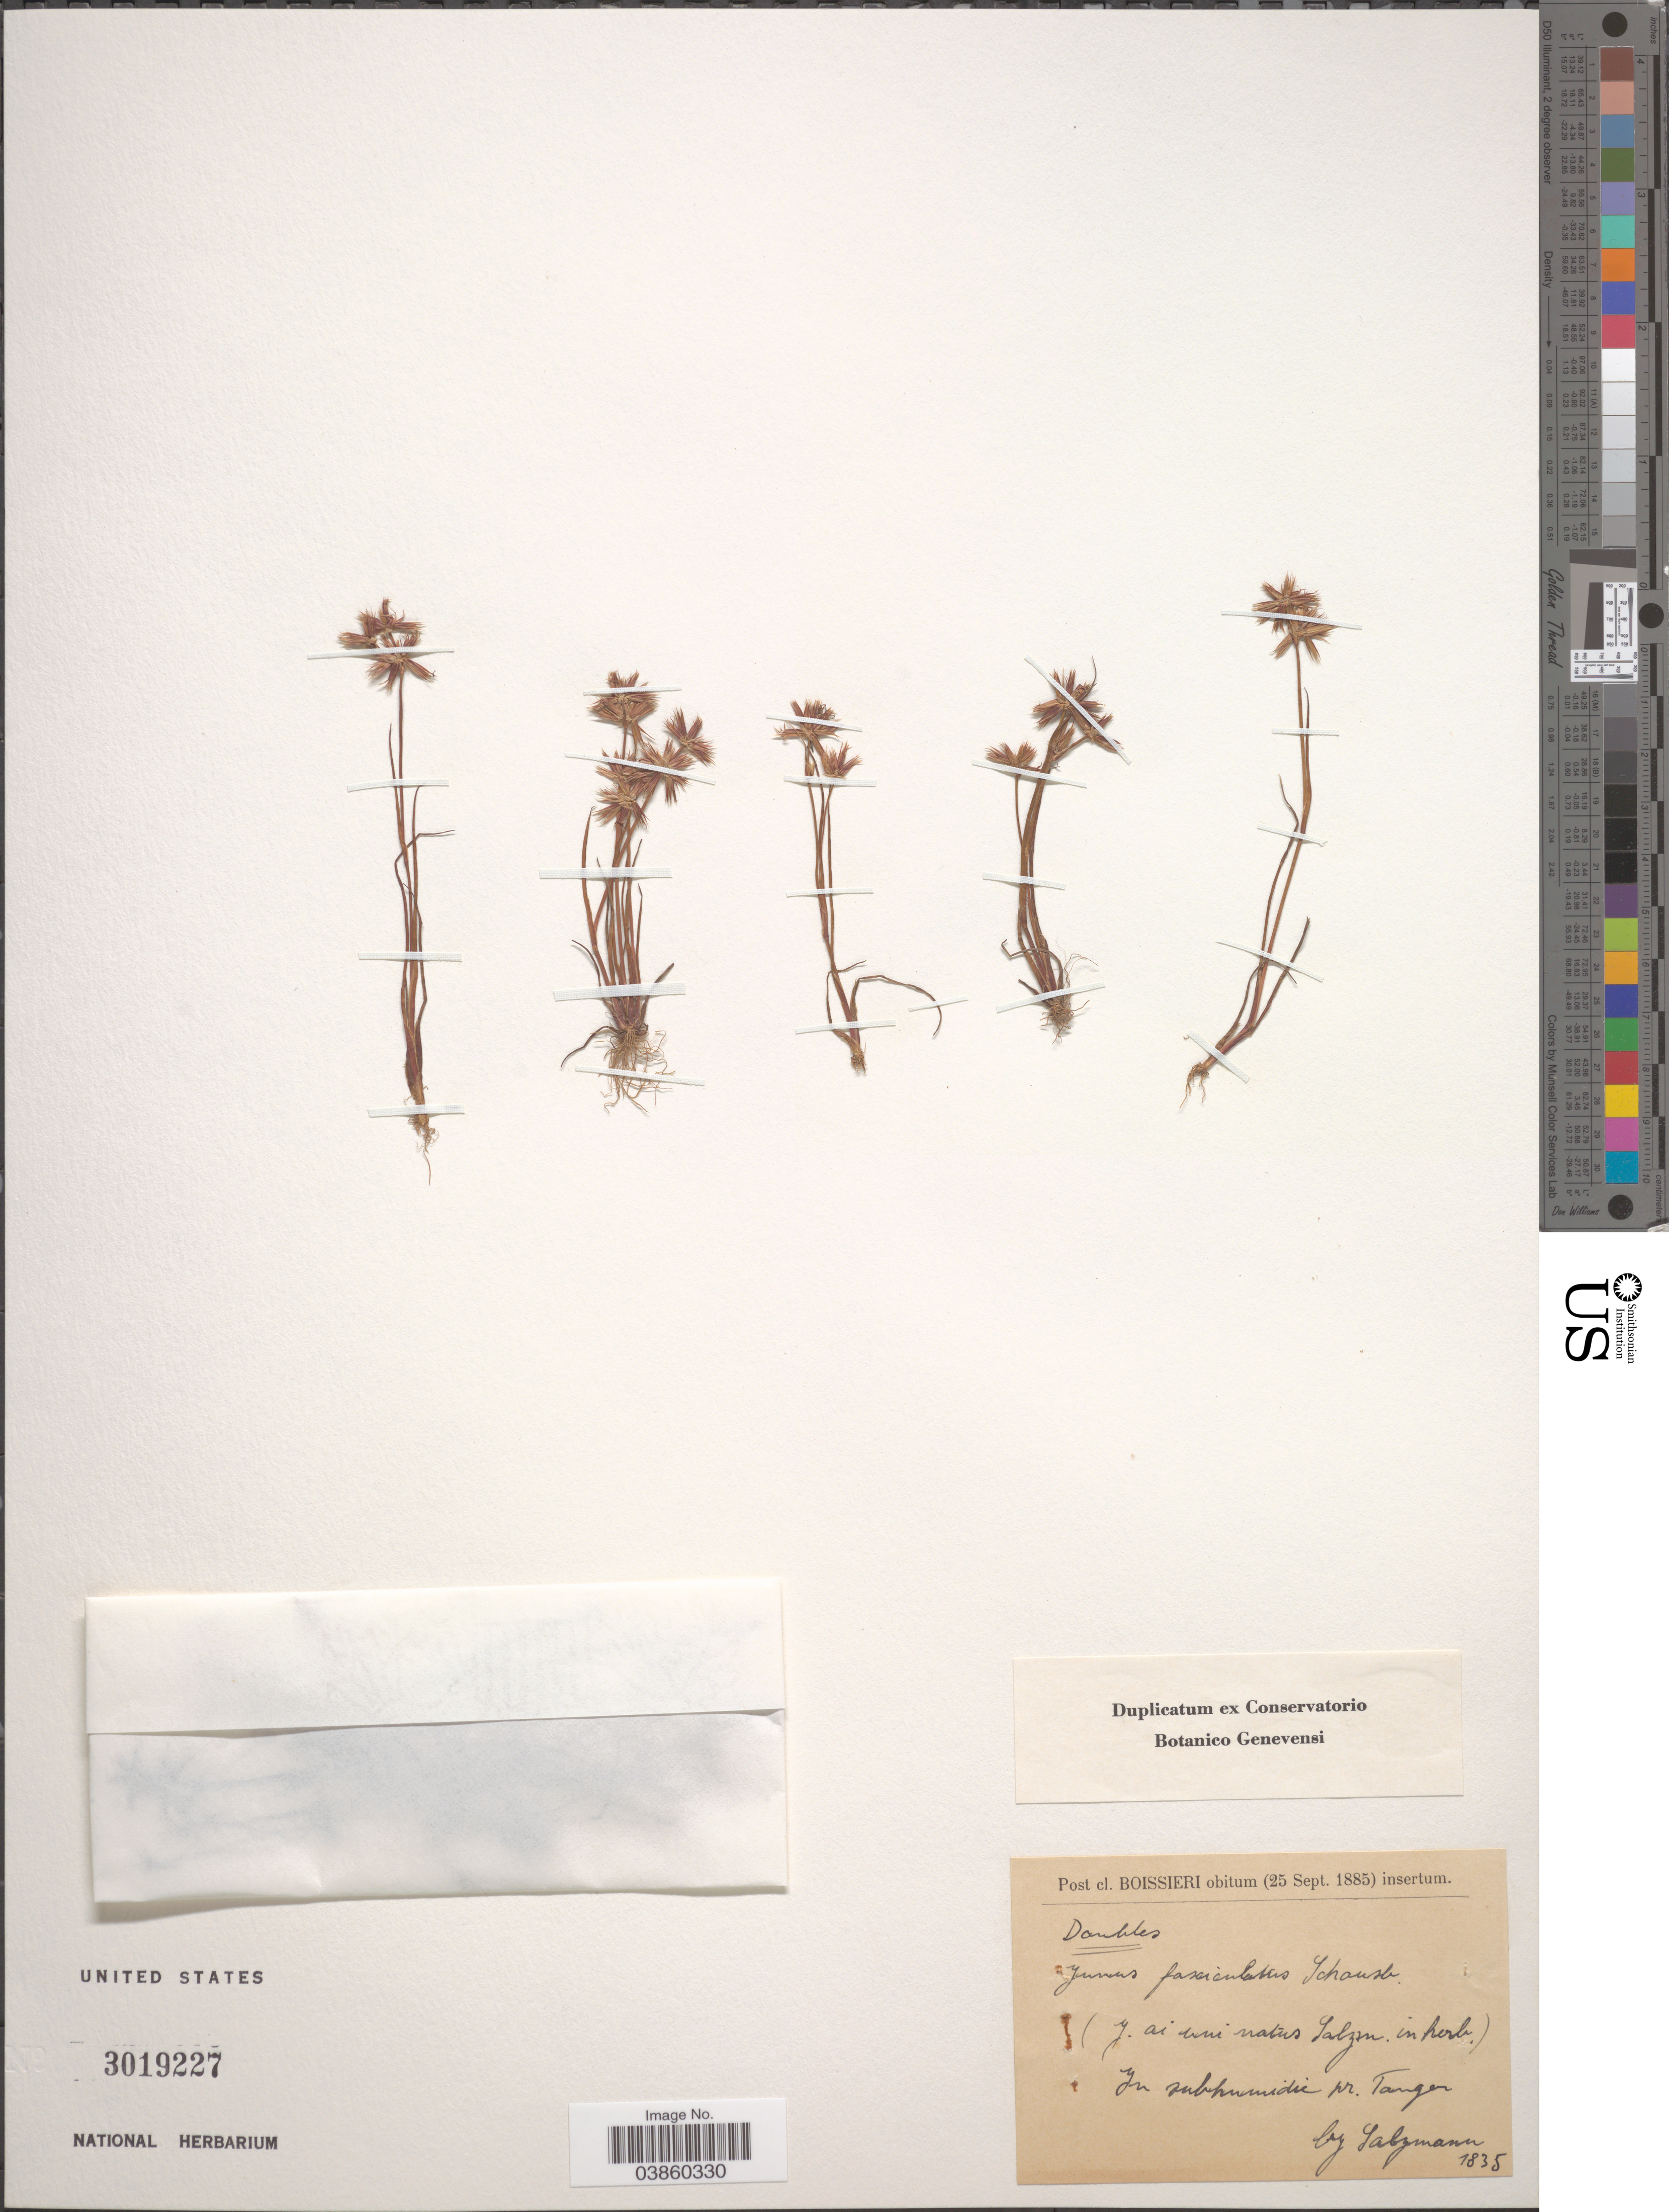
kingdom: Plantae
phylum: Tracheophyta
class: Liliopsida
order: Poales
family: Juncaceae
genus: Juncus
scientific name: Juncus fasciculatus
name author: Bertol.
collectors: -- Salzmann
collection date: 1835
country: Morocco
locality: In subhumidie pr. Tanger.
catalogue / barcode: US 3019227